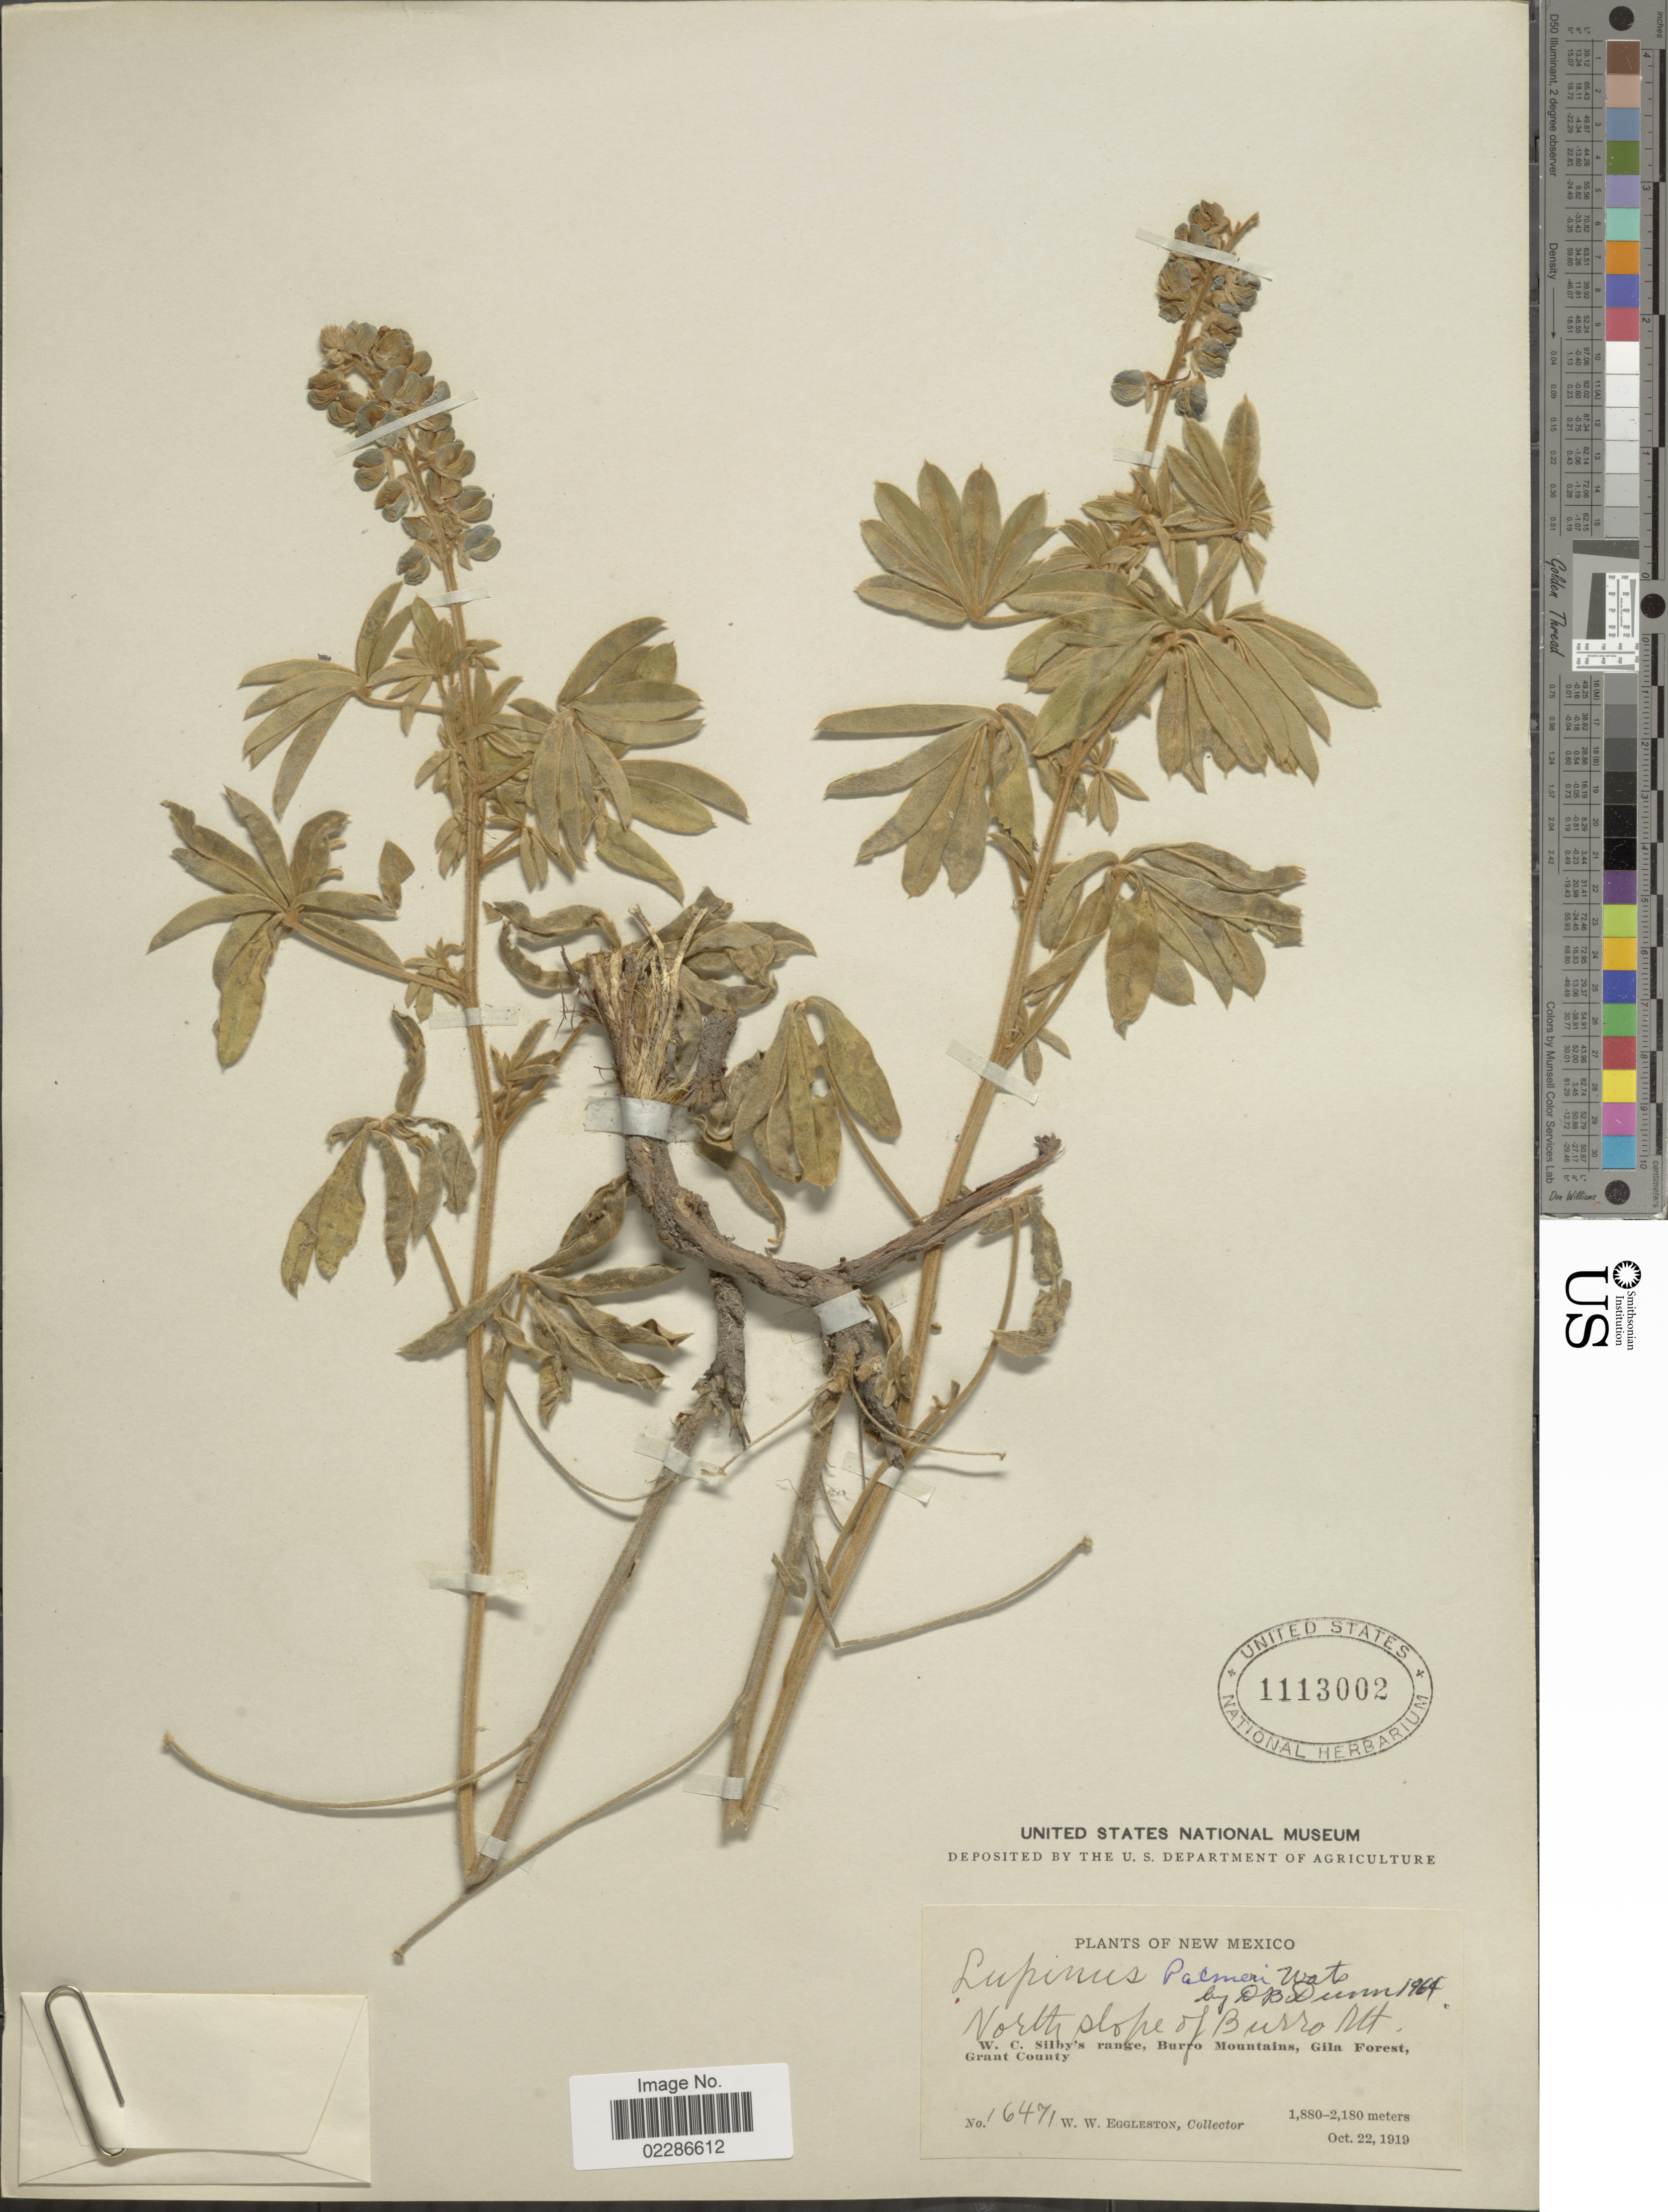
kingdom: Plantae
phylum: Tracheophyta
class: Magnoliopsida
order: Fabales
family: Fabaceae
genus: Lupinus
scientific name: Lupinus palmeri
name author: S. Watson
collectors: W. W. Eggleston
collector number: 16471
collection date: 1919-10-22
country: United States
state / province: New Mexico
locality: North slope of Burro Mt, W. C. Silby's range, Burro Mountains, Gila Forest, Grant County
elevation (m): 1880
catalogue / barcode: US 1113002